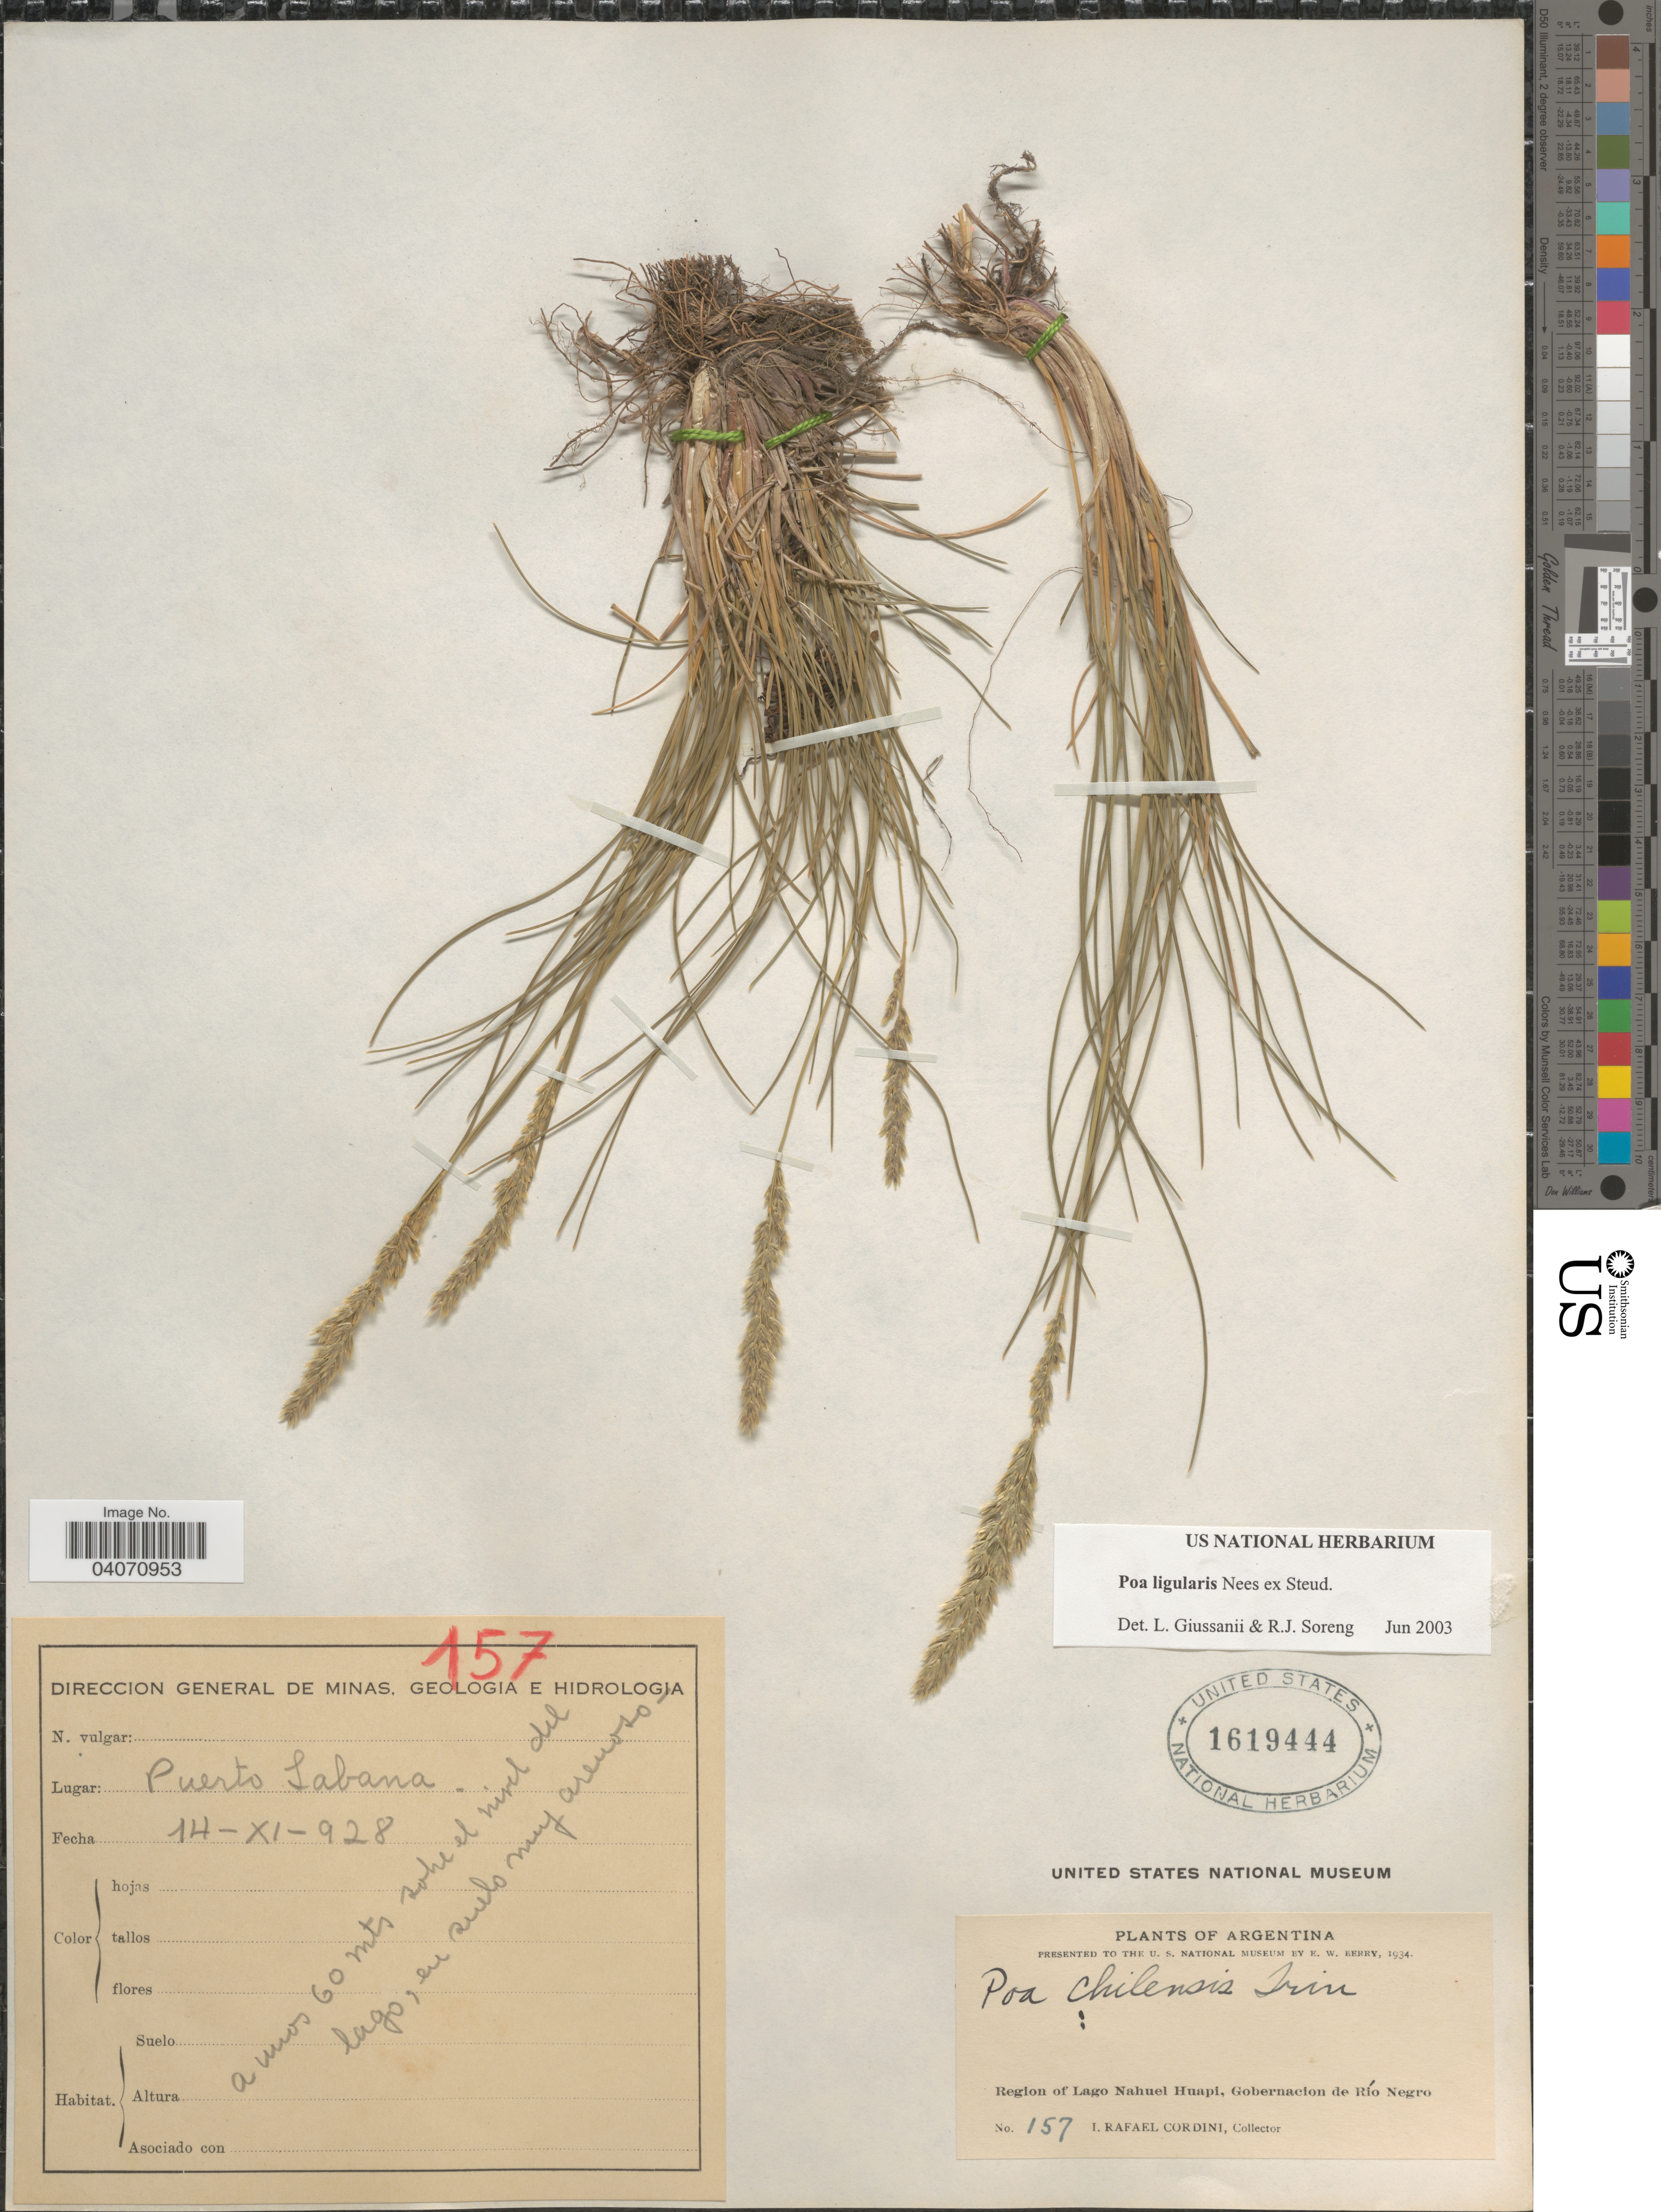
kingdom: Plantae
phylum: Tracheophyta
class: Liliopsida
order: Poales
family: Poaceae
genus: Poa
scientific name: Poa ligularis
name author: Nees ex Steud.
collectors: I. Cordini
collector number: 157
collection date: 1928-11-14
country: Argentina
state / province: Rio Negro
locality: Region of Lago Nahuel Huapi, Gobernacion de Río Negro. A unos 60 mts sobre el nivel del lago, en suelo muy arenoso. Puerto Sabana.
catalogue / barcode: US 1619444